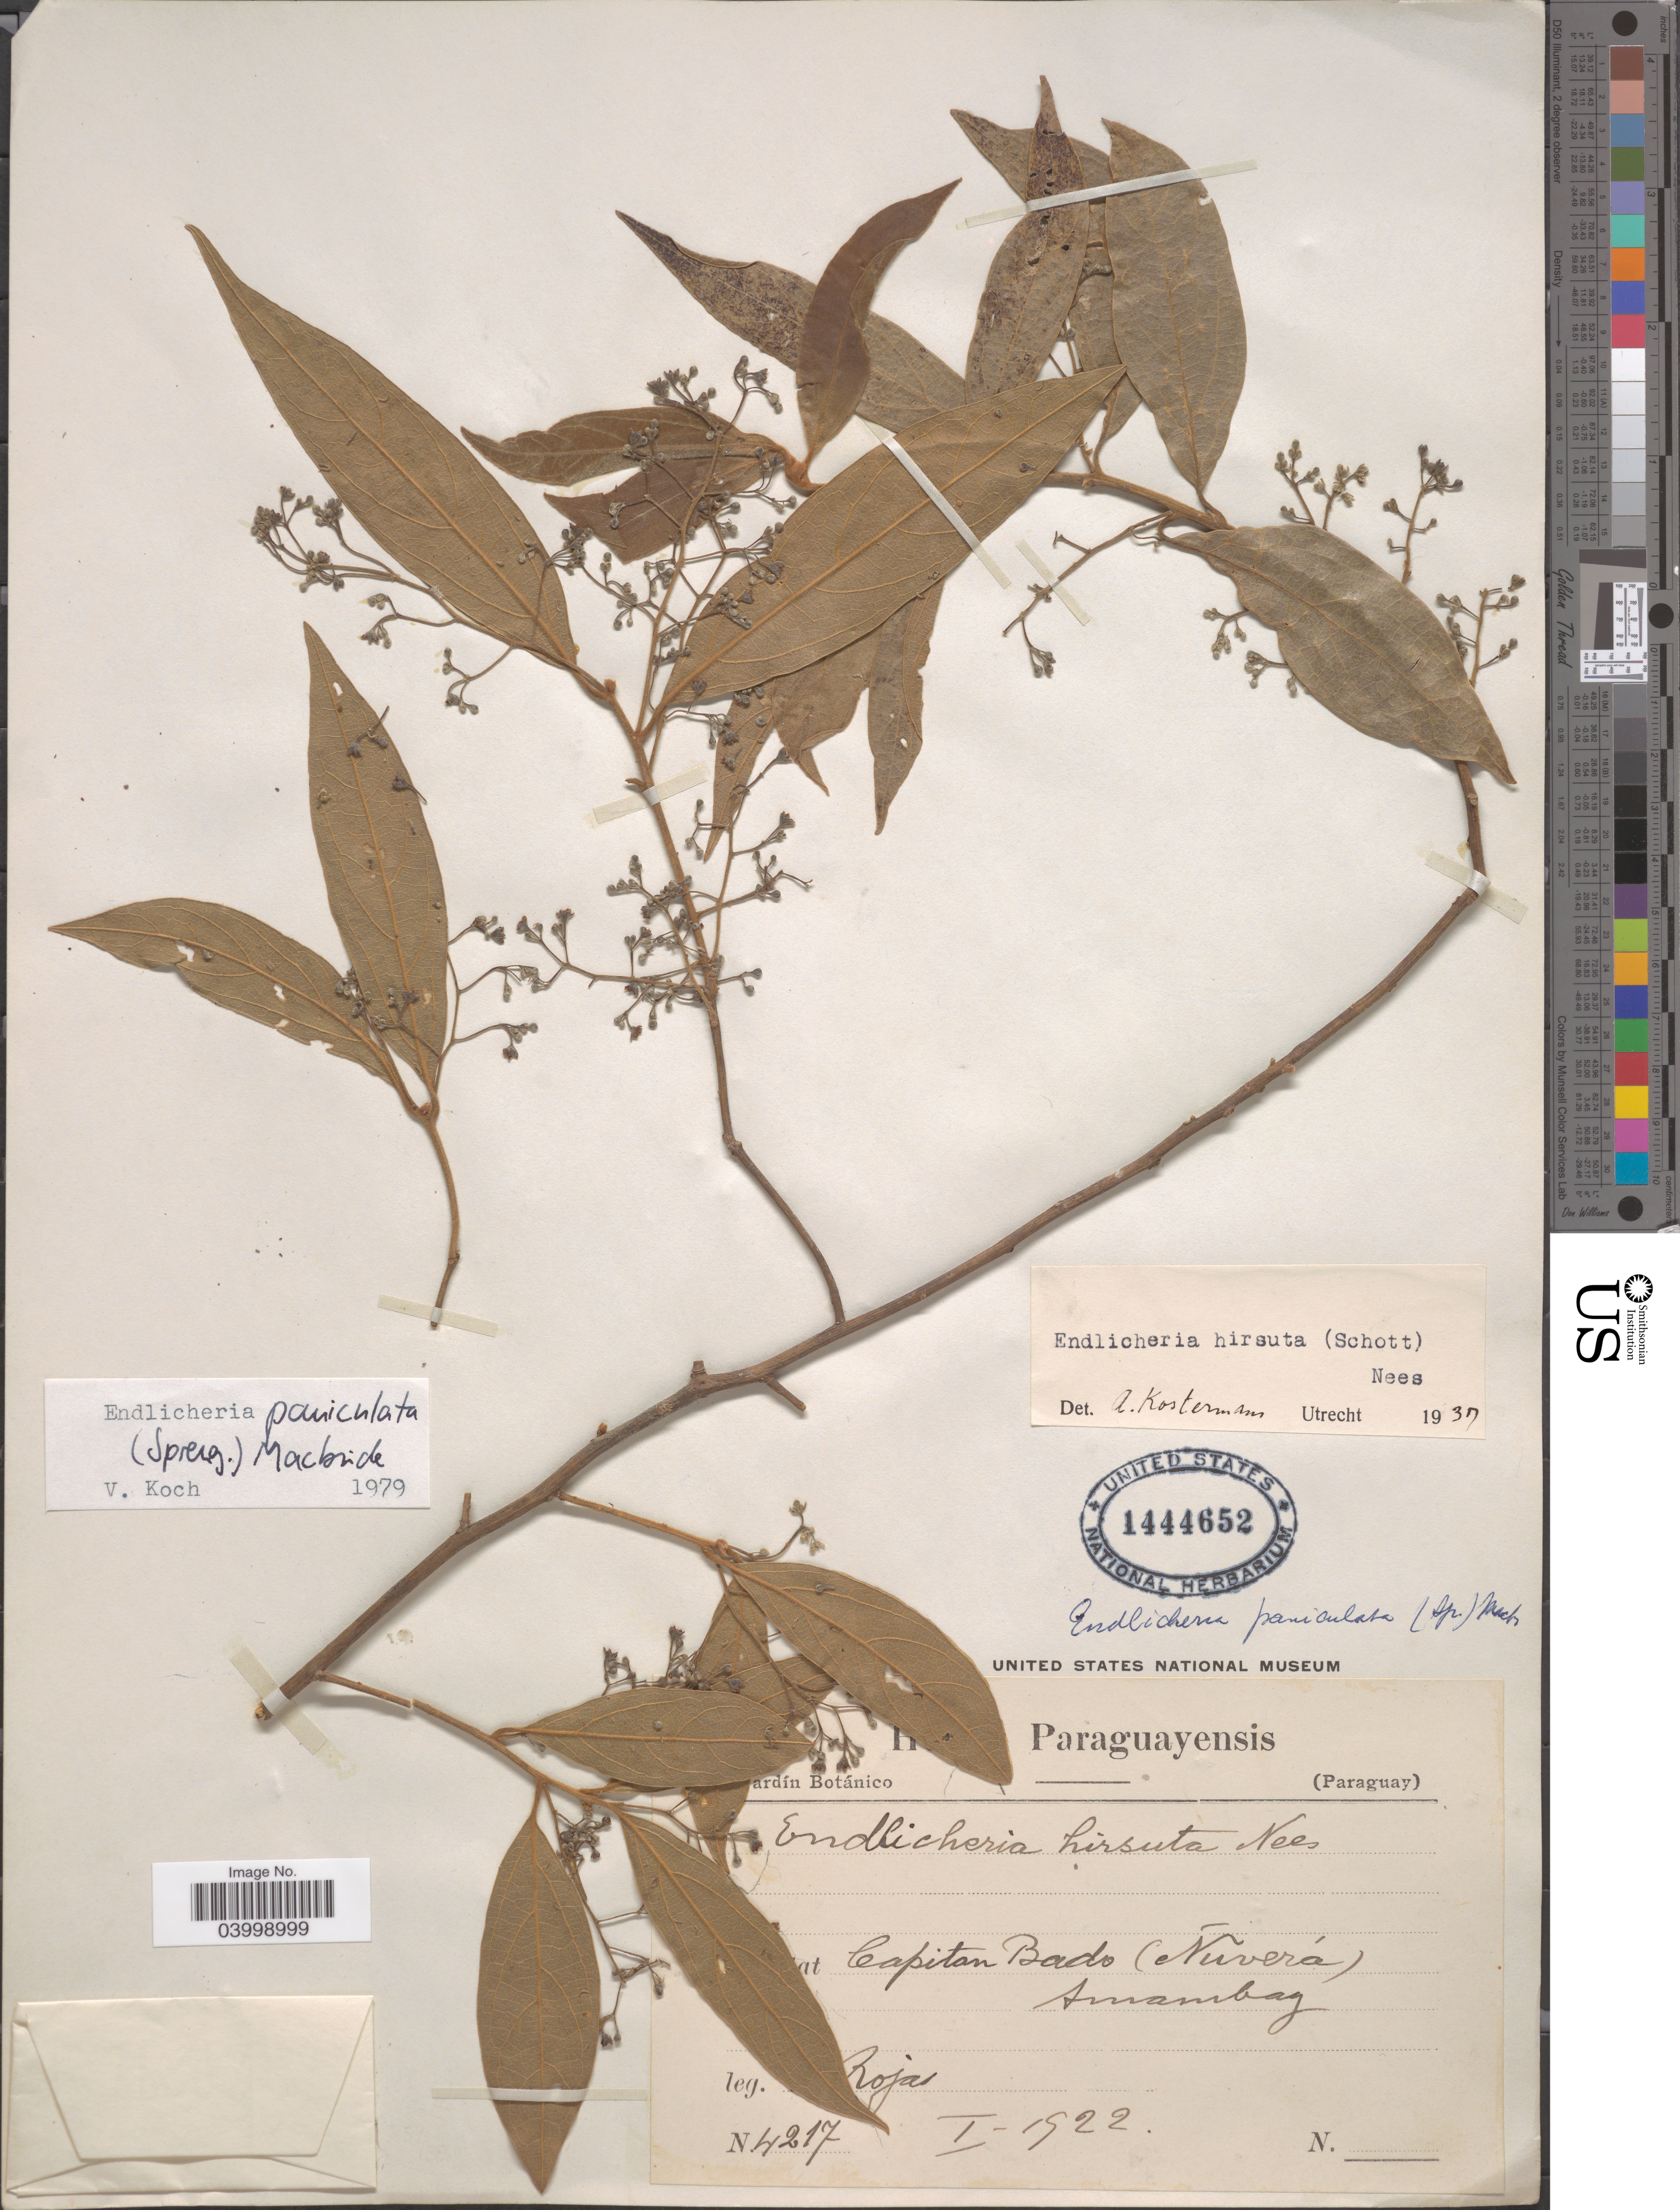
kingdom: Plantae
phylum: Tracheophyta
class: Magnoliopsida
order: Laurales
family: Lauraceae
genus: Endlicheria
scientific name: Endlicheria paniculata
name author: (Spreng.) J.F. Macbr.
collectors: T. Rojas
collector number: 4217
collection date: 1922-01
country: Paraguay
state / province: Amambay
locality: Capitan Bado (Nuverá).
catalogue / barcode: US 1444652